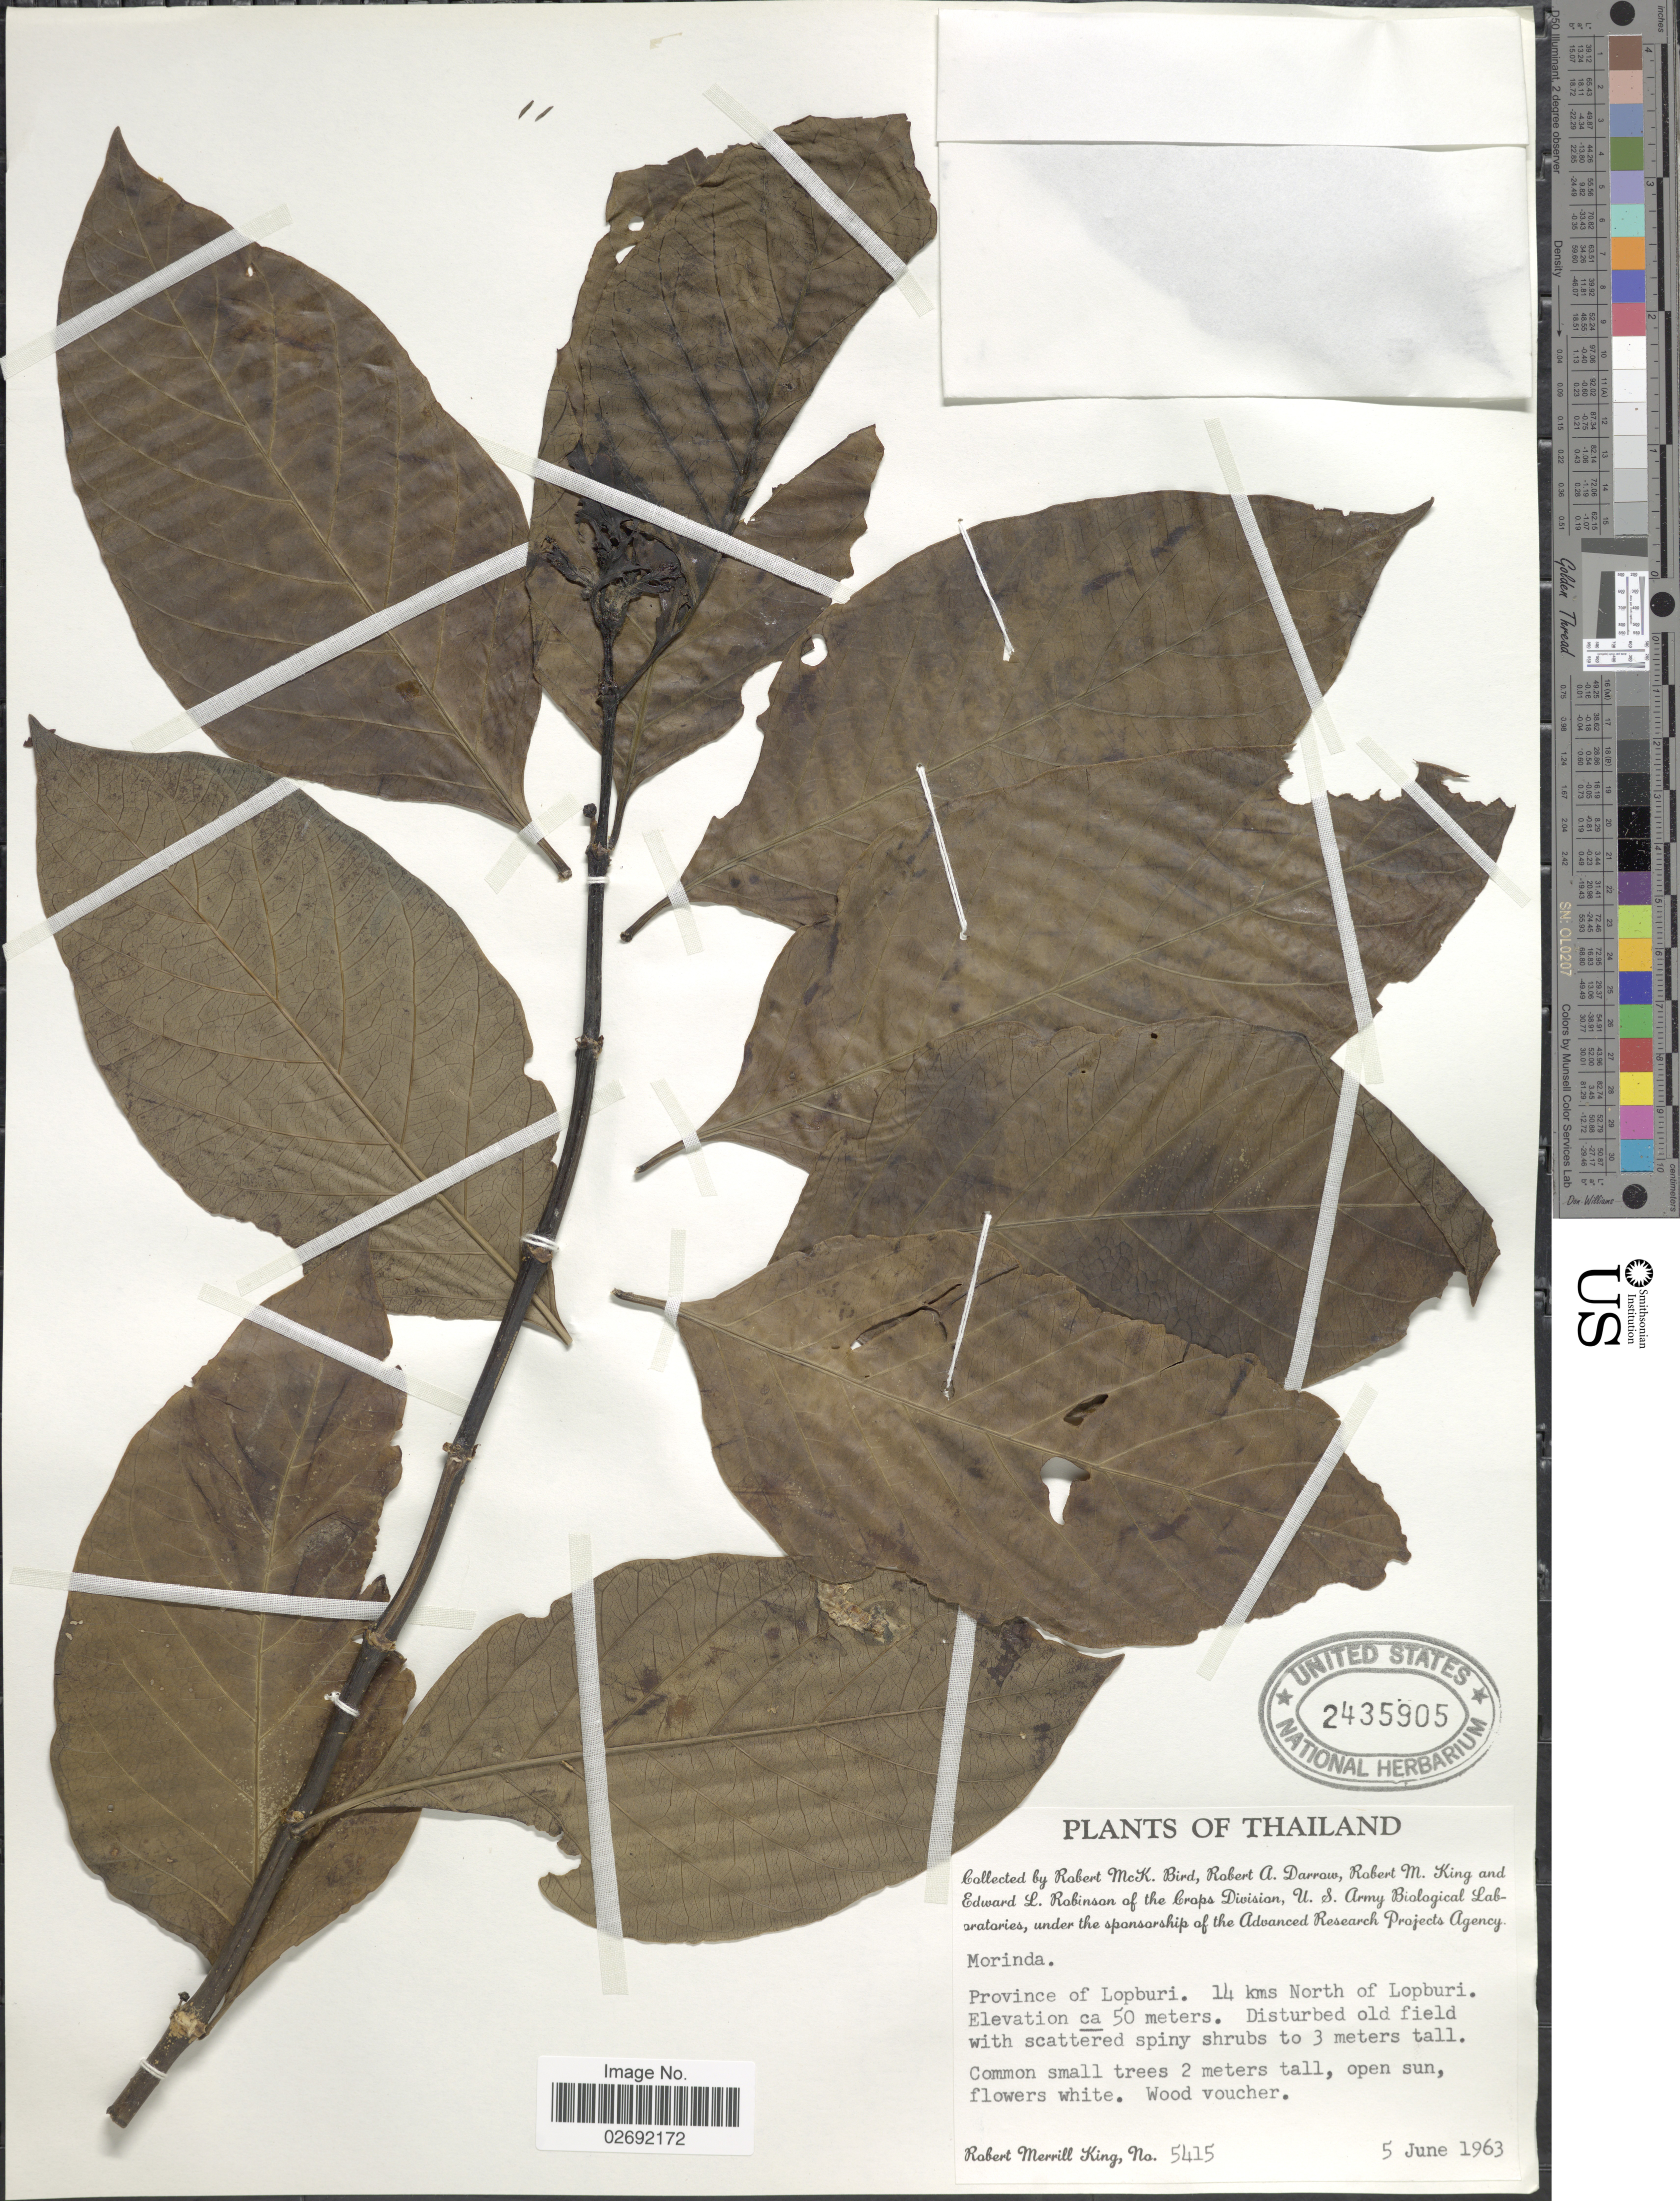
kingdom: Plantae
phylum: Tracheophyta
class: Magnoliopsida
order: Gentianales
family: Rubiaceae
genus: Morinda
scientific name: Morinda sp.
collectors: R. M. King, R. M. Bird, R. A. Darrow & E. L. Robinson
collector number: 5415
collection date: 1963-06-05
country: Thailand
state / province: Lop Buri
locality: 14 kms North of Lopburi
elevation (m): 50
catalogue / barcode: US 2435905